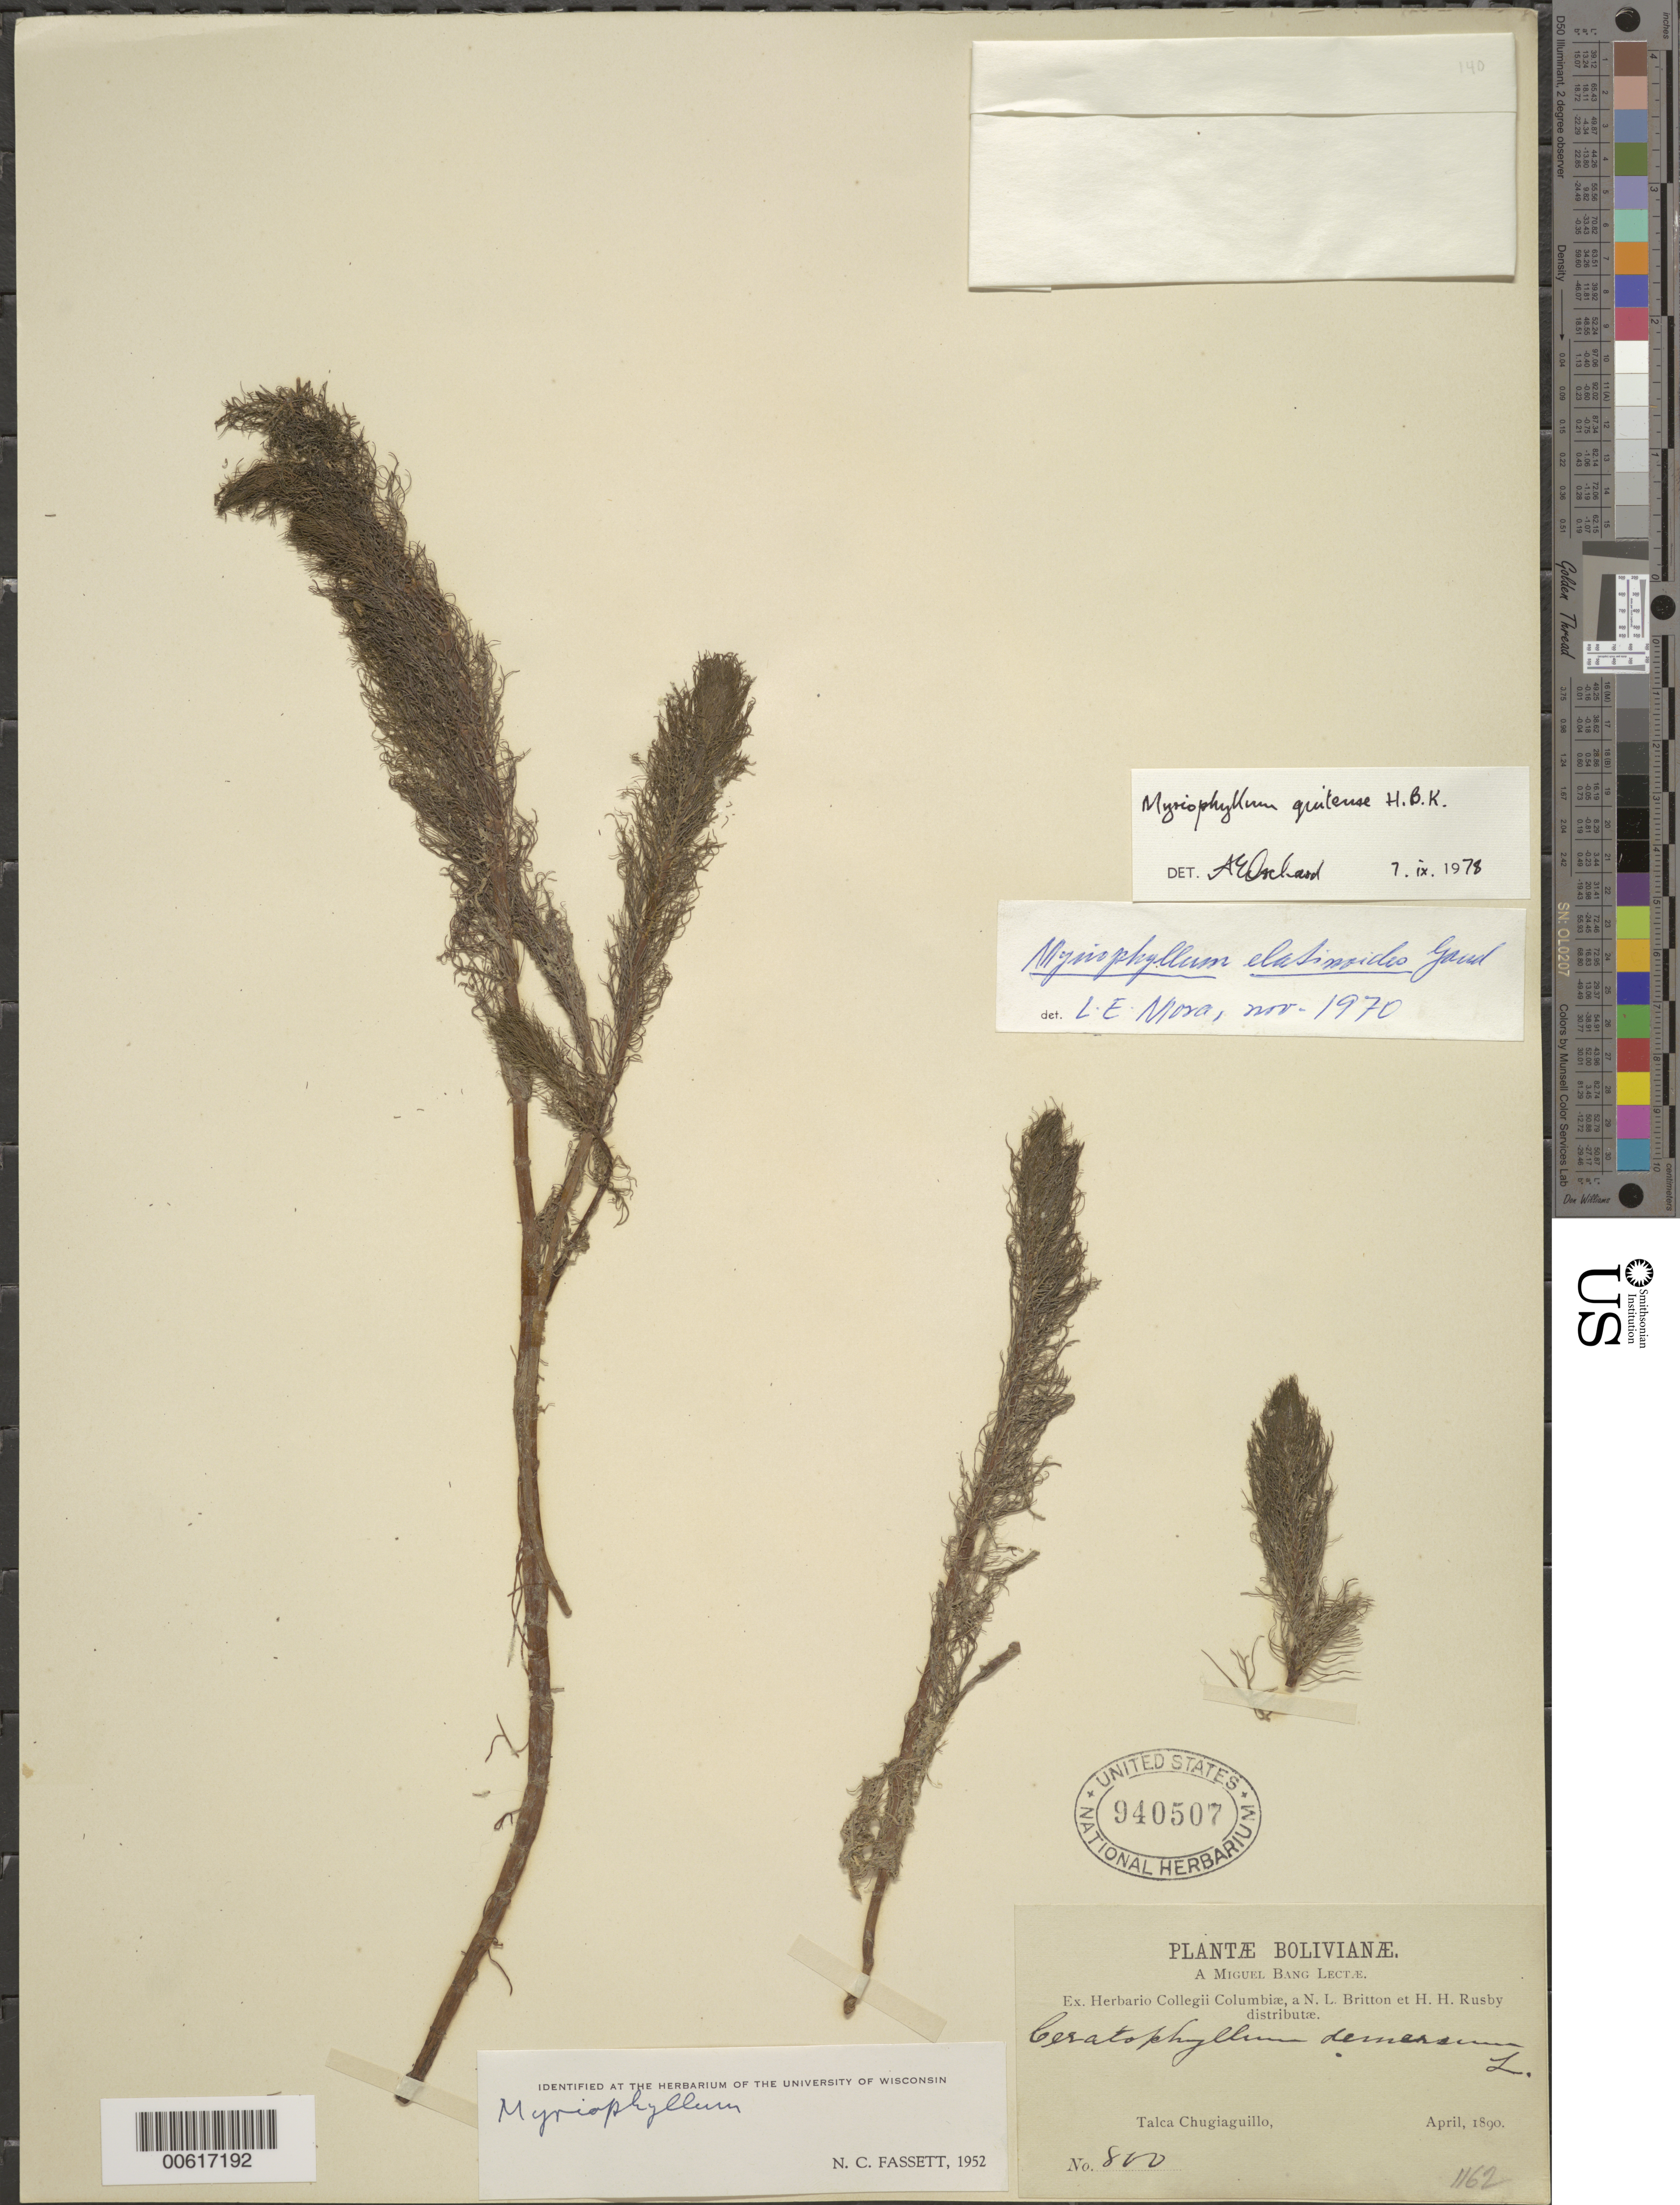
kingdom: Plantae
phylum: Tracheophyta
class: Magnoliopsida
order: Saxifragales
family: Haloragaceae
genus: Myriophyllum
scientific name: Myriophyllum quitense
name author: Kunth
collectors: M. Bang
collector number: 800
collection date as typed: Apr 1890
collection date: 1890-04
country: Bolivia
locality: Talca Chugiaguillo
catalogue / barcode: US 940507